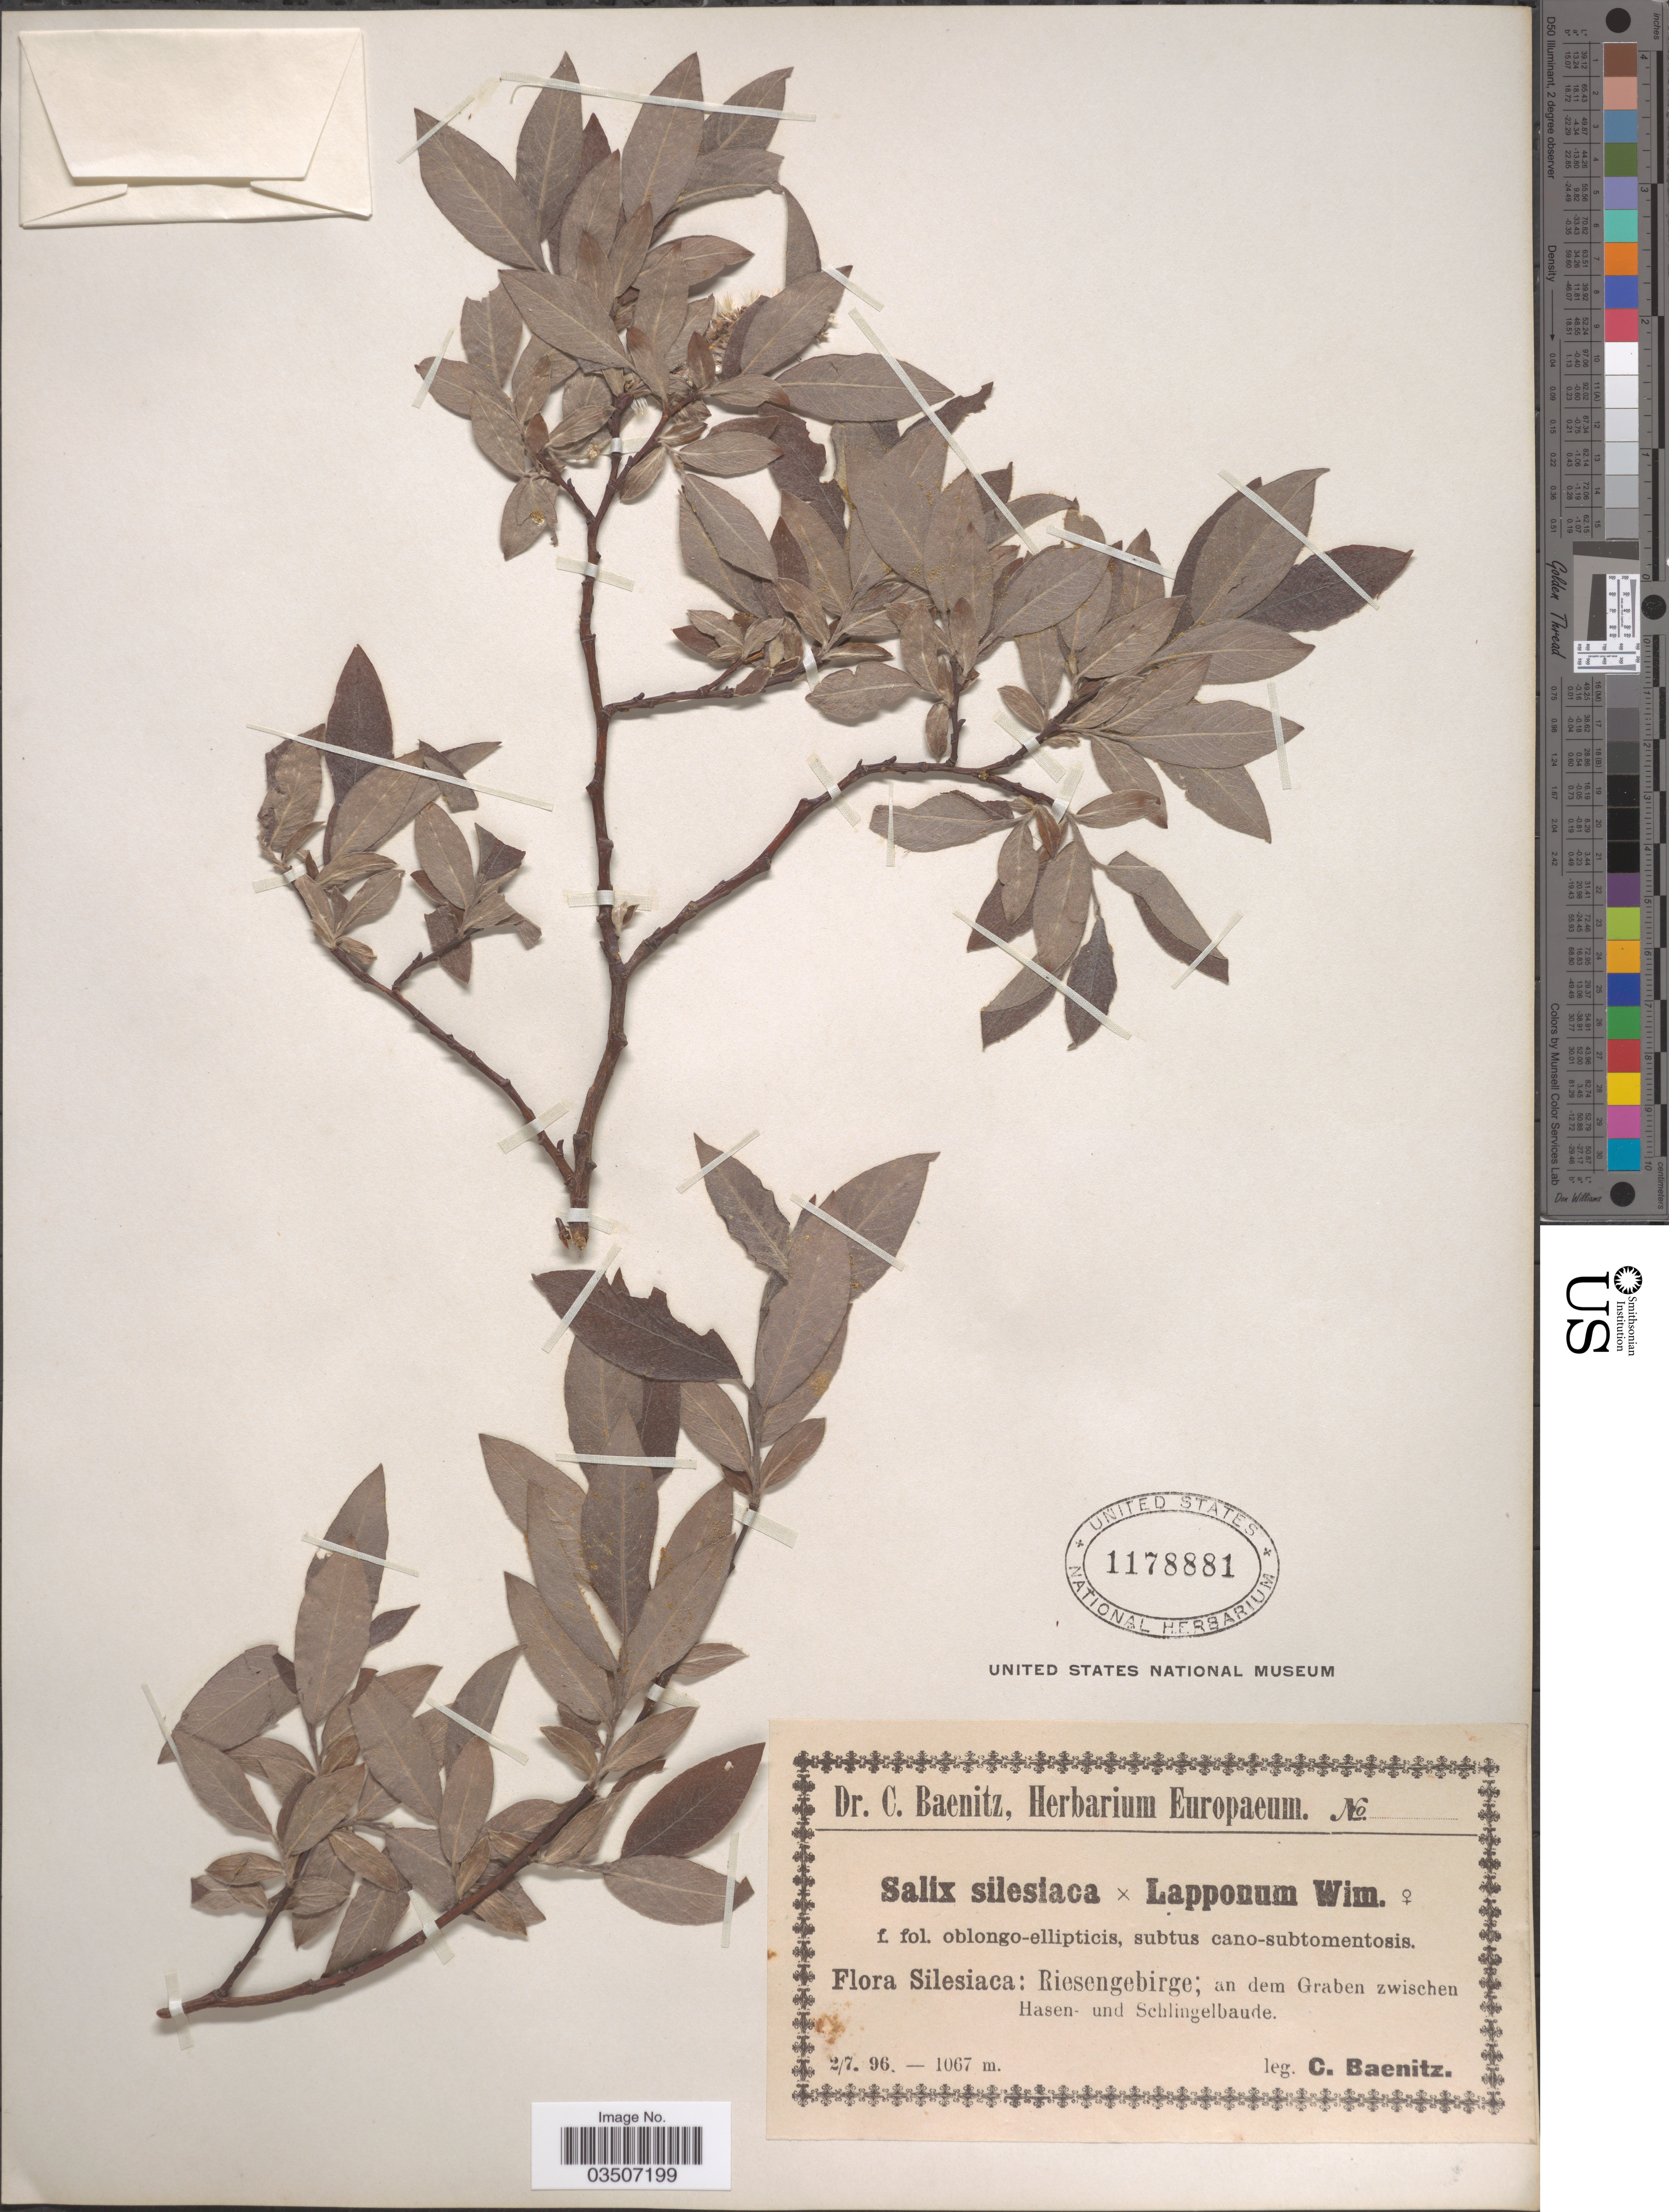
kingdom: Plantae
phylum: Tracheophyta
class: Magnoliopsida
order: Malpighiales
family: Salicaceae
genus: Salix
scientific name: Salix silesiaca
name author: Willd.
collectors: C. G. Baenitz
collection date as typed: Transcribed d/m/y: 2/7/96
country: Poland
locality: Silesiaca: Riesengebirge; an dem Graben zwischen Hasen - und Schlingelbaude.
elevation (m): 1067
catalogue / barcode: US 1178881